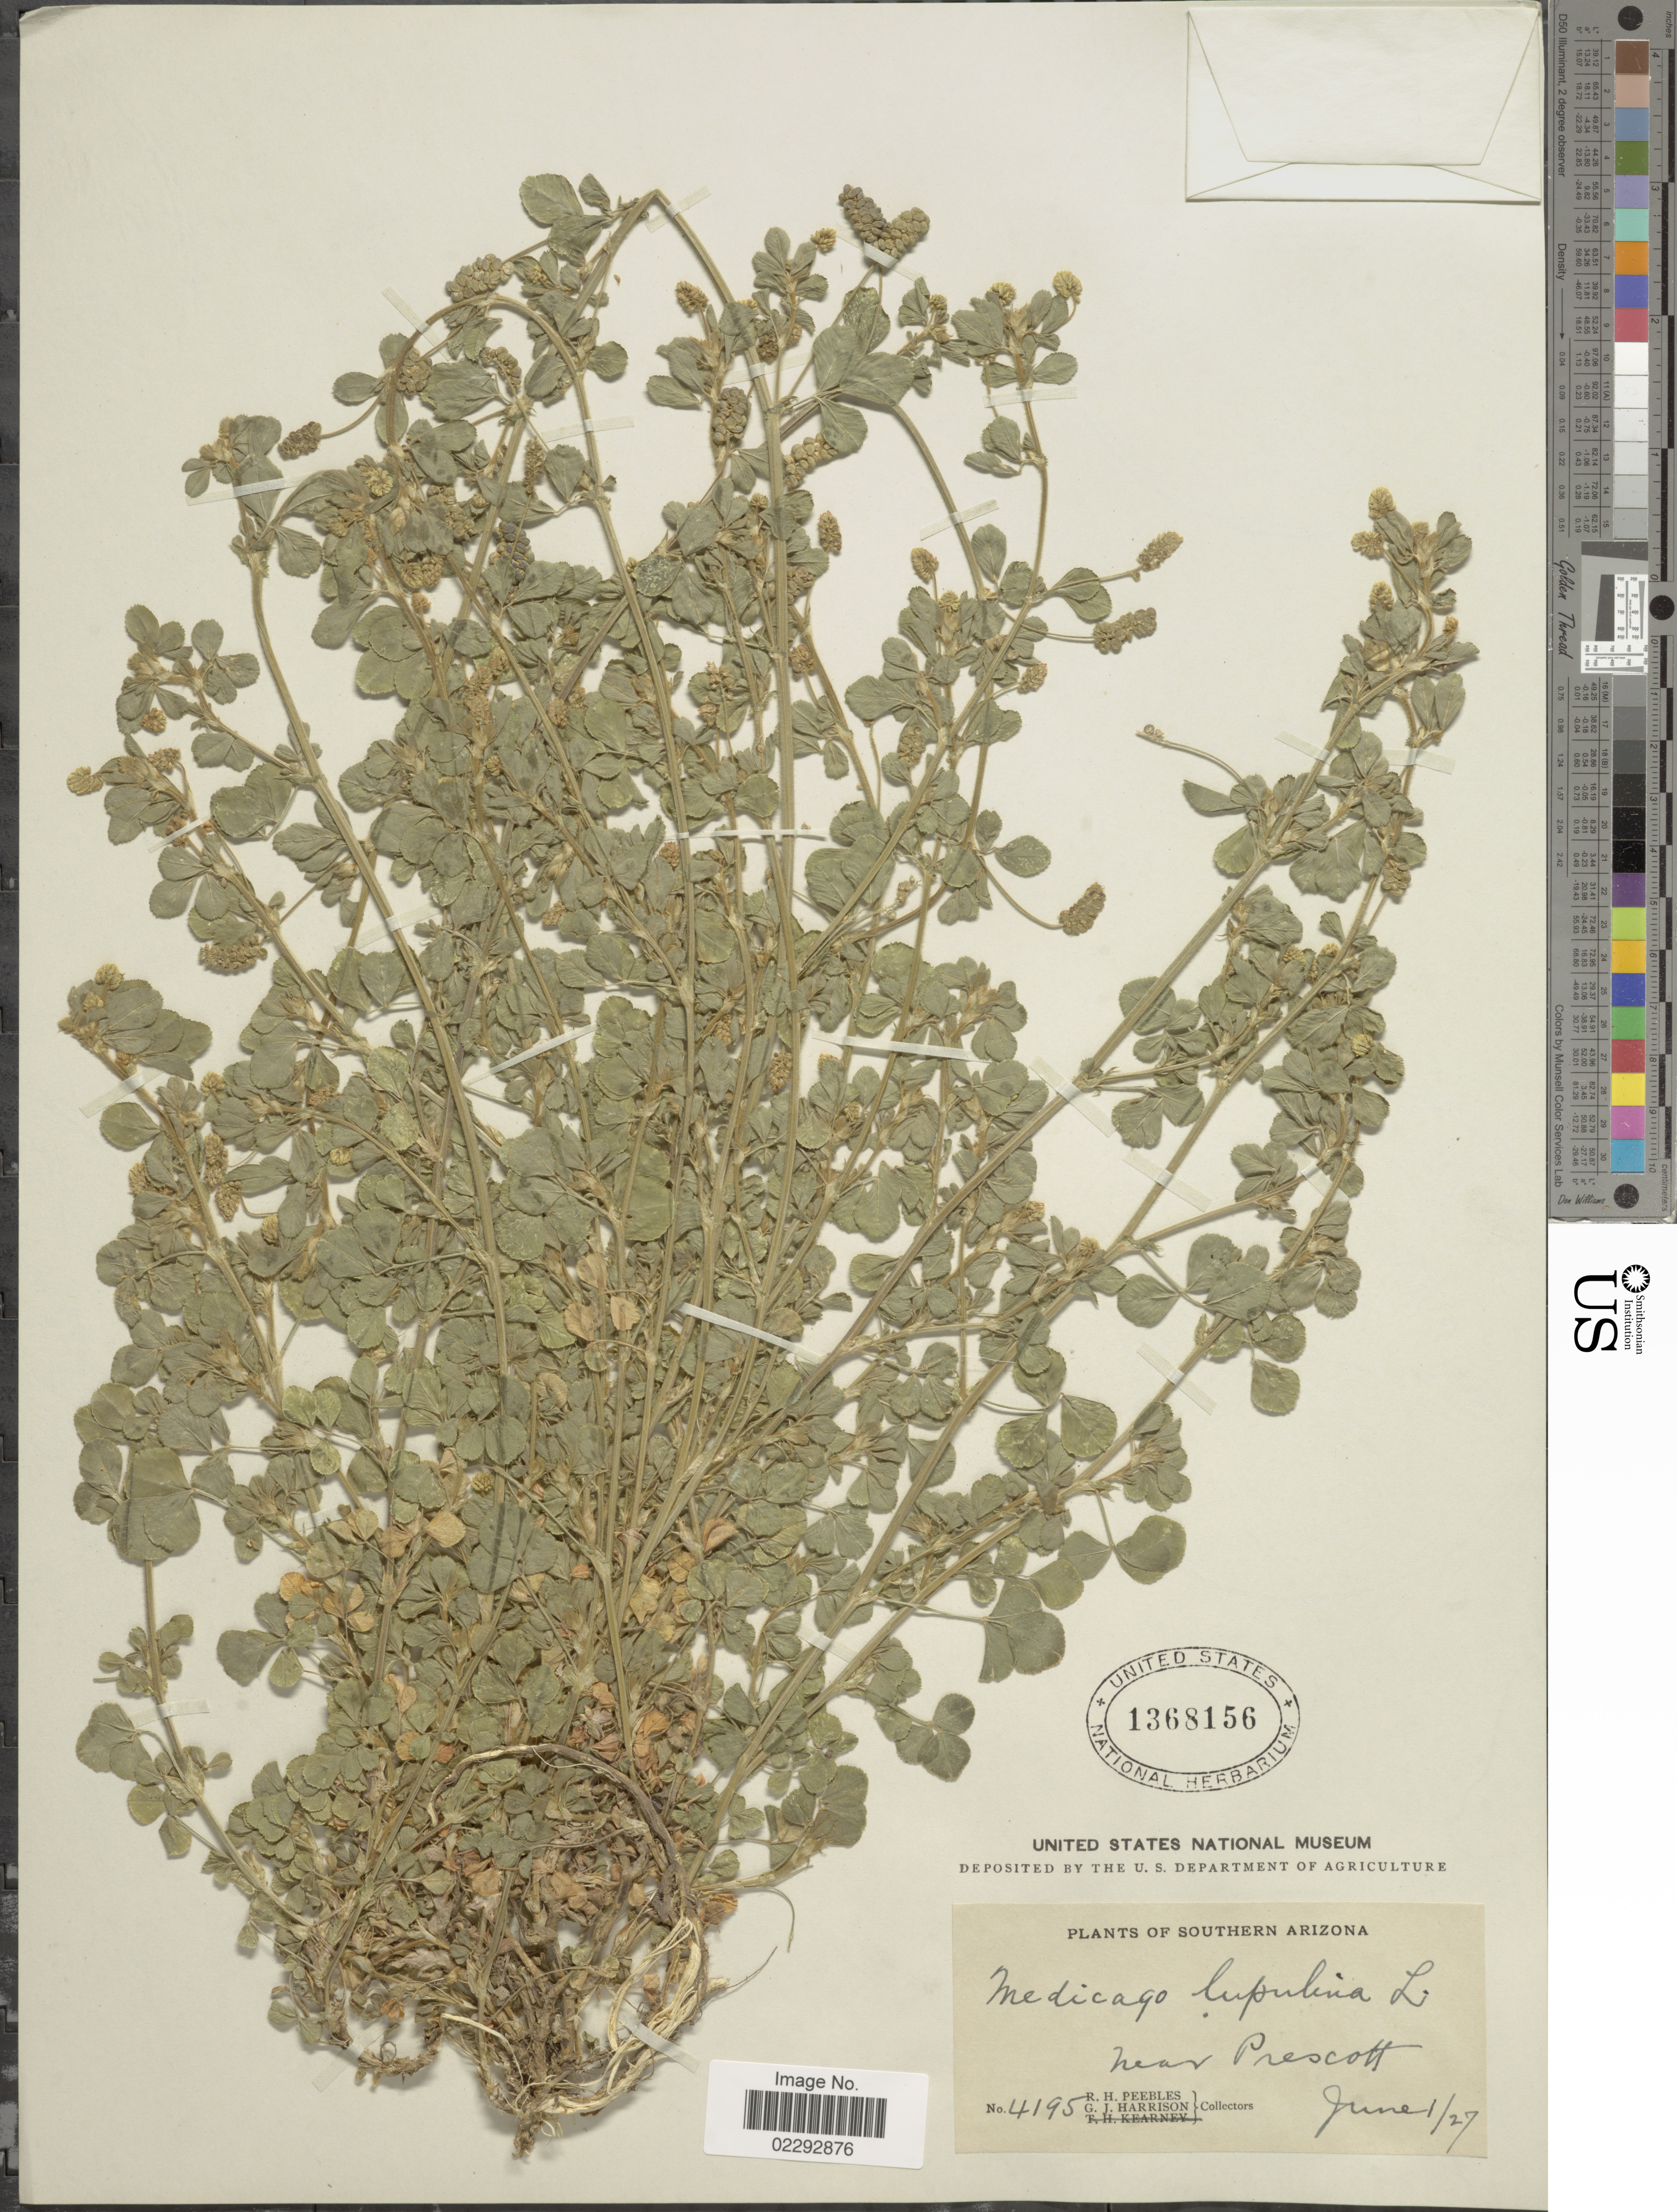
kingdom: Plantae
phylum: Tracheophyta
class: Magnoliopsida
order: Fabales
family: Fabaceae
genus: Medicago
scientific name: Medicago lupulina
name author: L.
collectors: R. H. Peebles & G. J. Harrison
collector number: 4195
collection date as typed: Transcribed d/m/y: 1/6/27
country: United States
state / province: Arizona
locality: Southern Arizona. Near Prescott.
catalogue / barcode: US 1368156